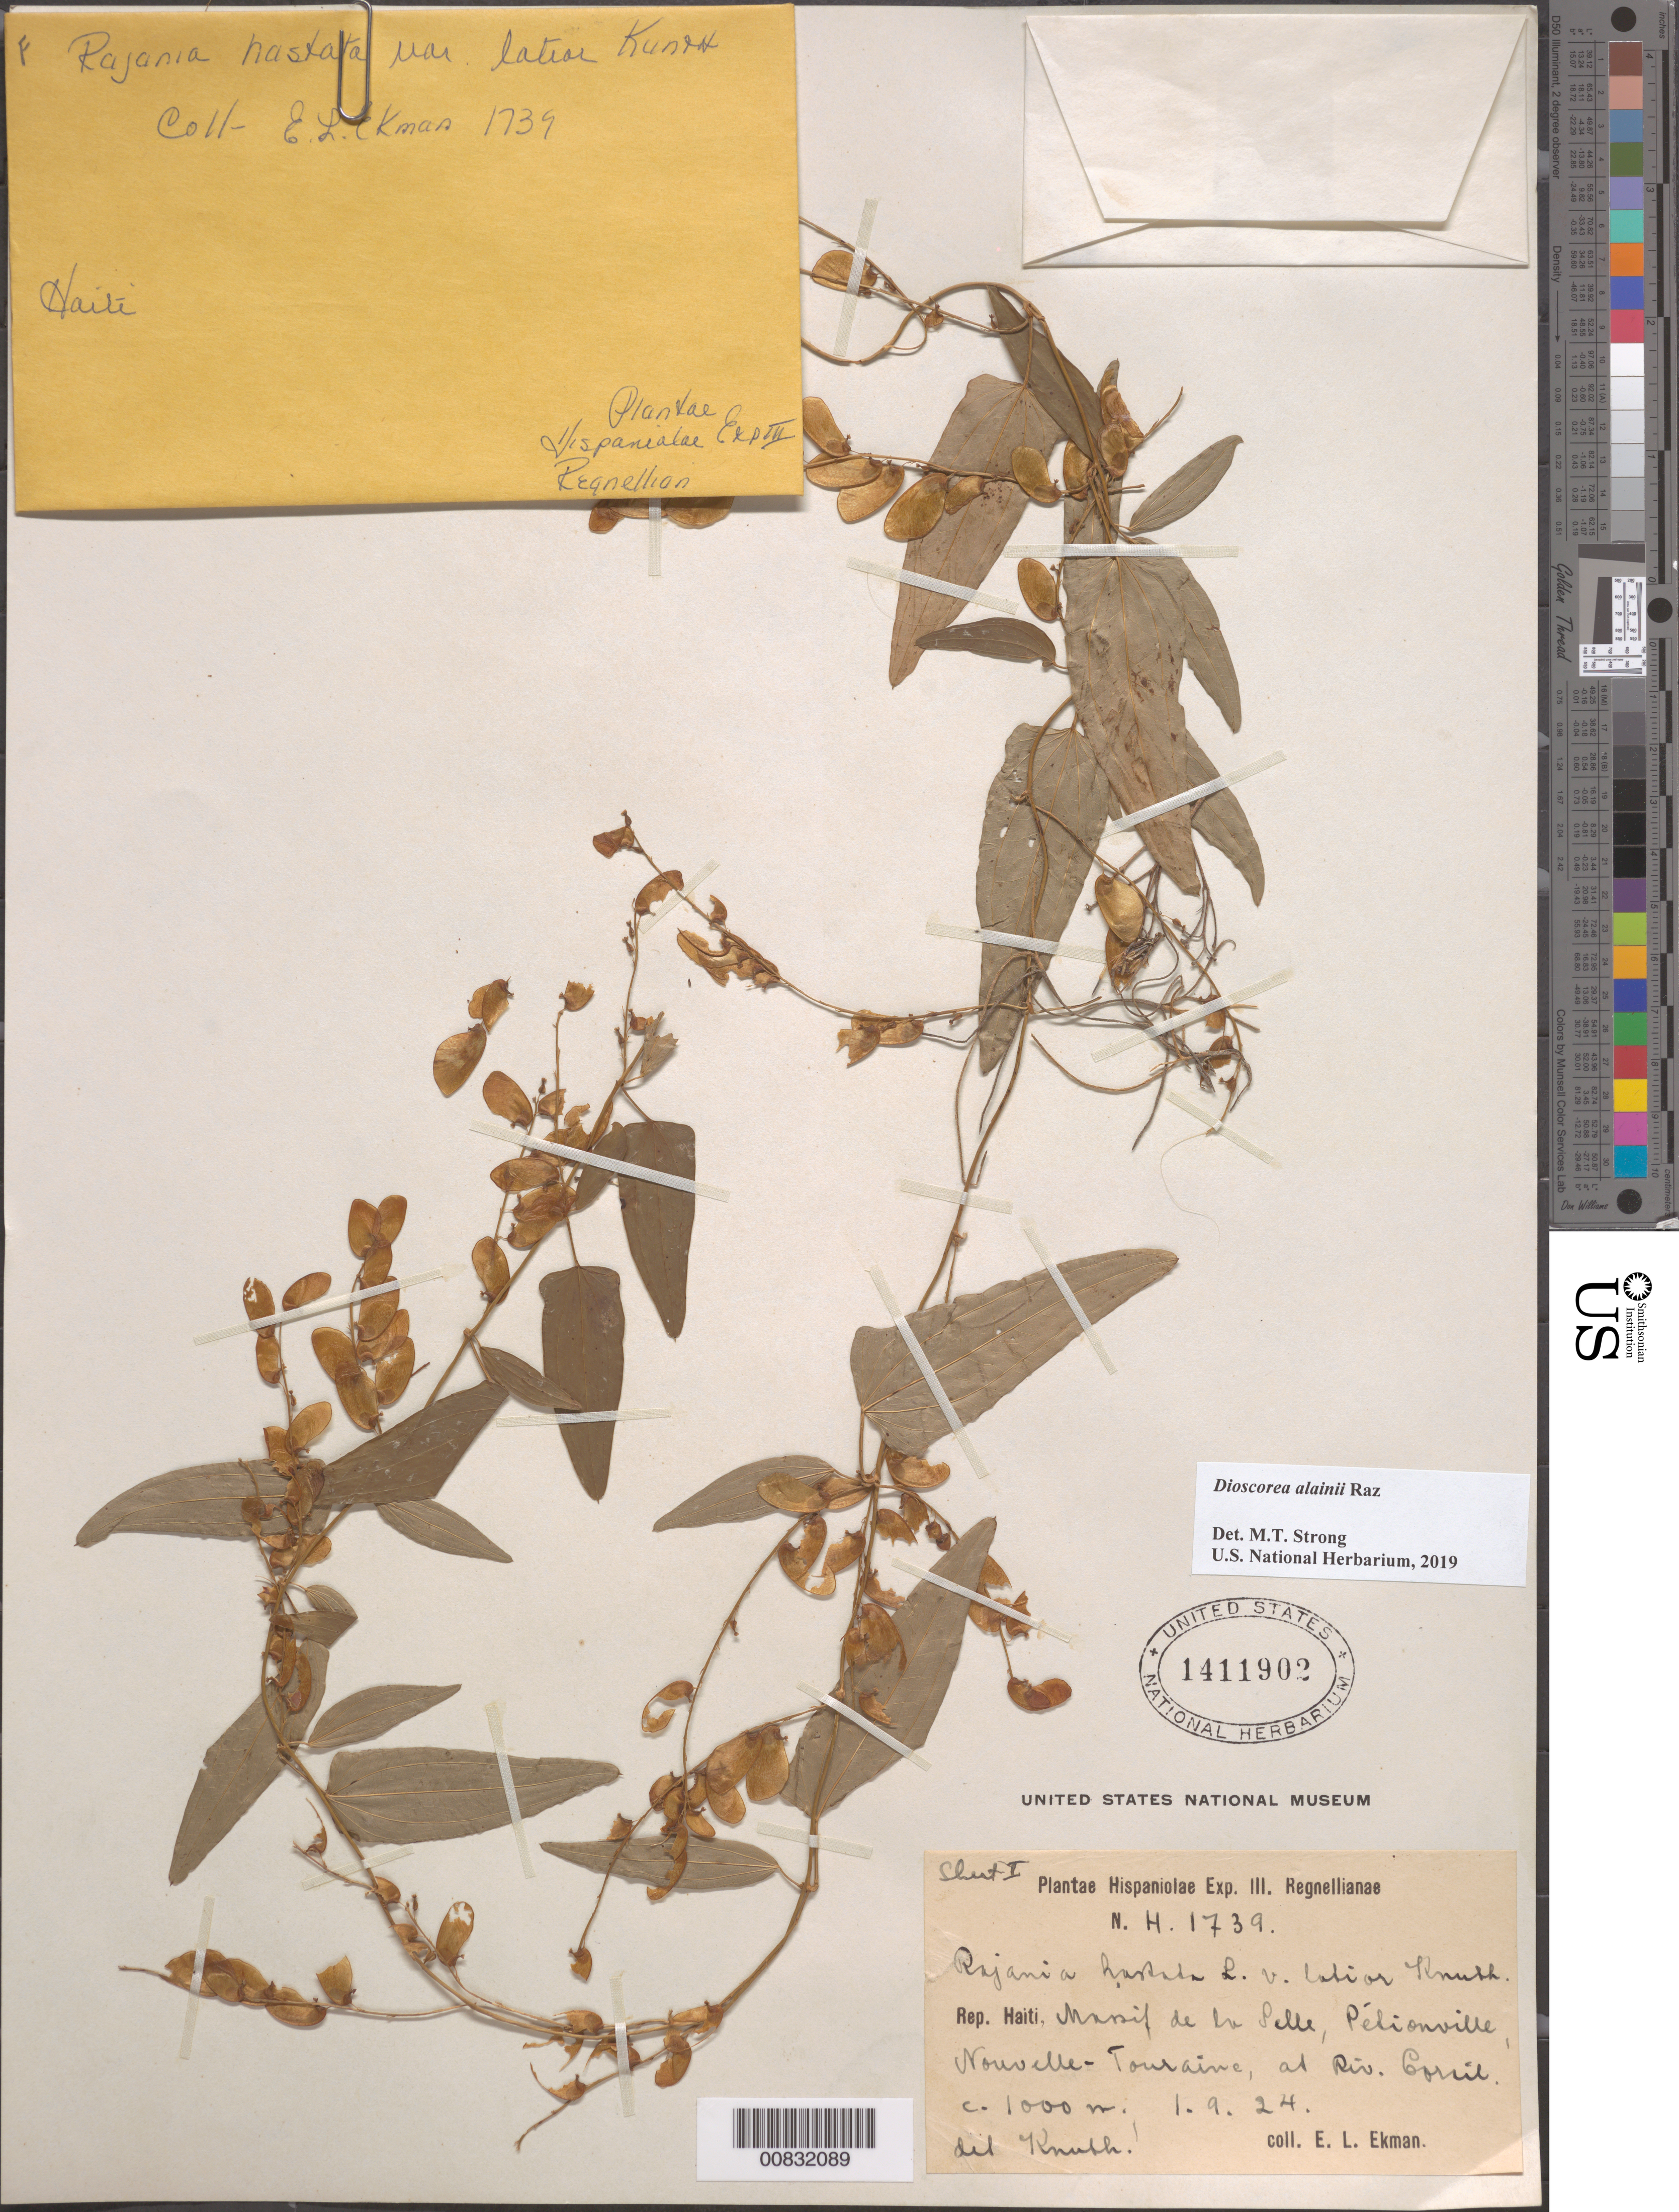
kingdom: Plantae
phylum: Tracheophyta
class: Liliopsida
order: Dioscoreales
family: Dioscoreaceae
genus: Dioscorea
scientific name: Dioscorea alainii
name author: Raz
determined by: Strong, M. T., (US), Smithsonian Institution - National Museum of Natural History (UNITED STATES)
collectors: E. L. Ekman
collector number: H 1739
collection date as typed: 01 Sep 1924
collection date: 1924-09-01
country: Haiti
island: Hispaniola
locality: Massif de la Selle, Pétionville, Nouvelle-Touraine, at Riv. Corail.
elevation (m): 1000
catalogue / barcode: US 1411902